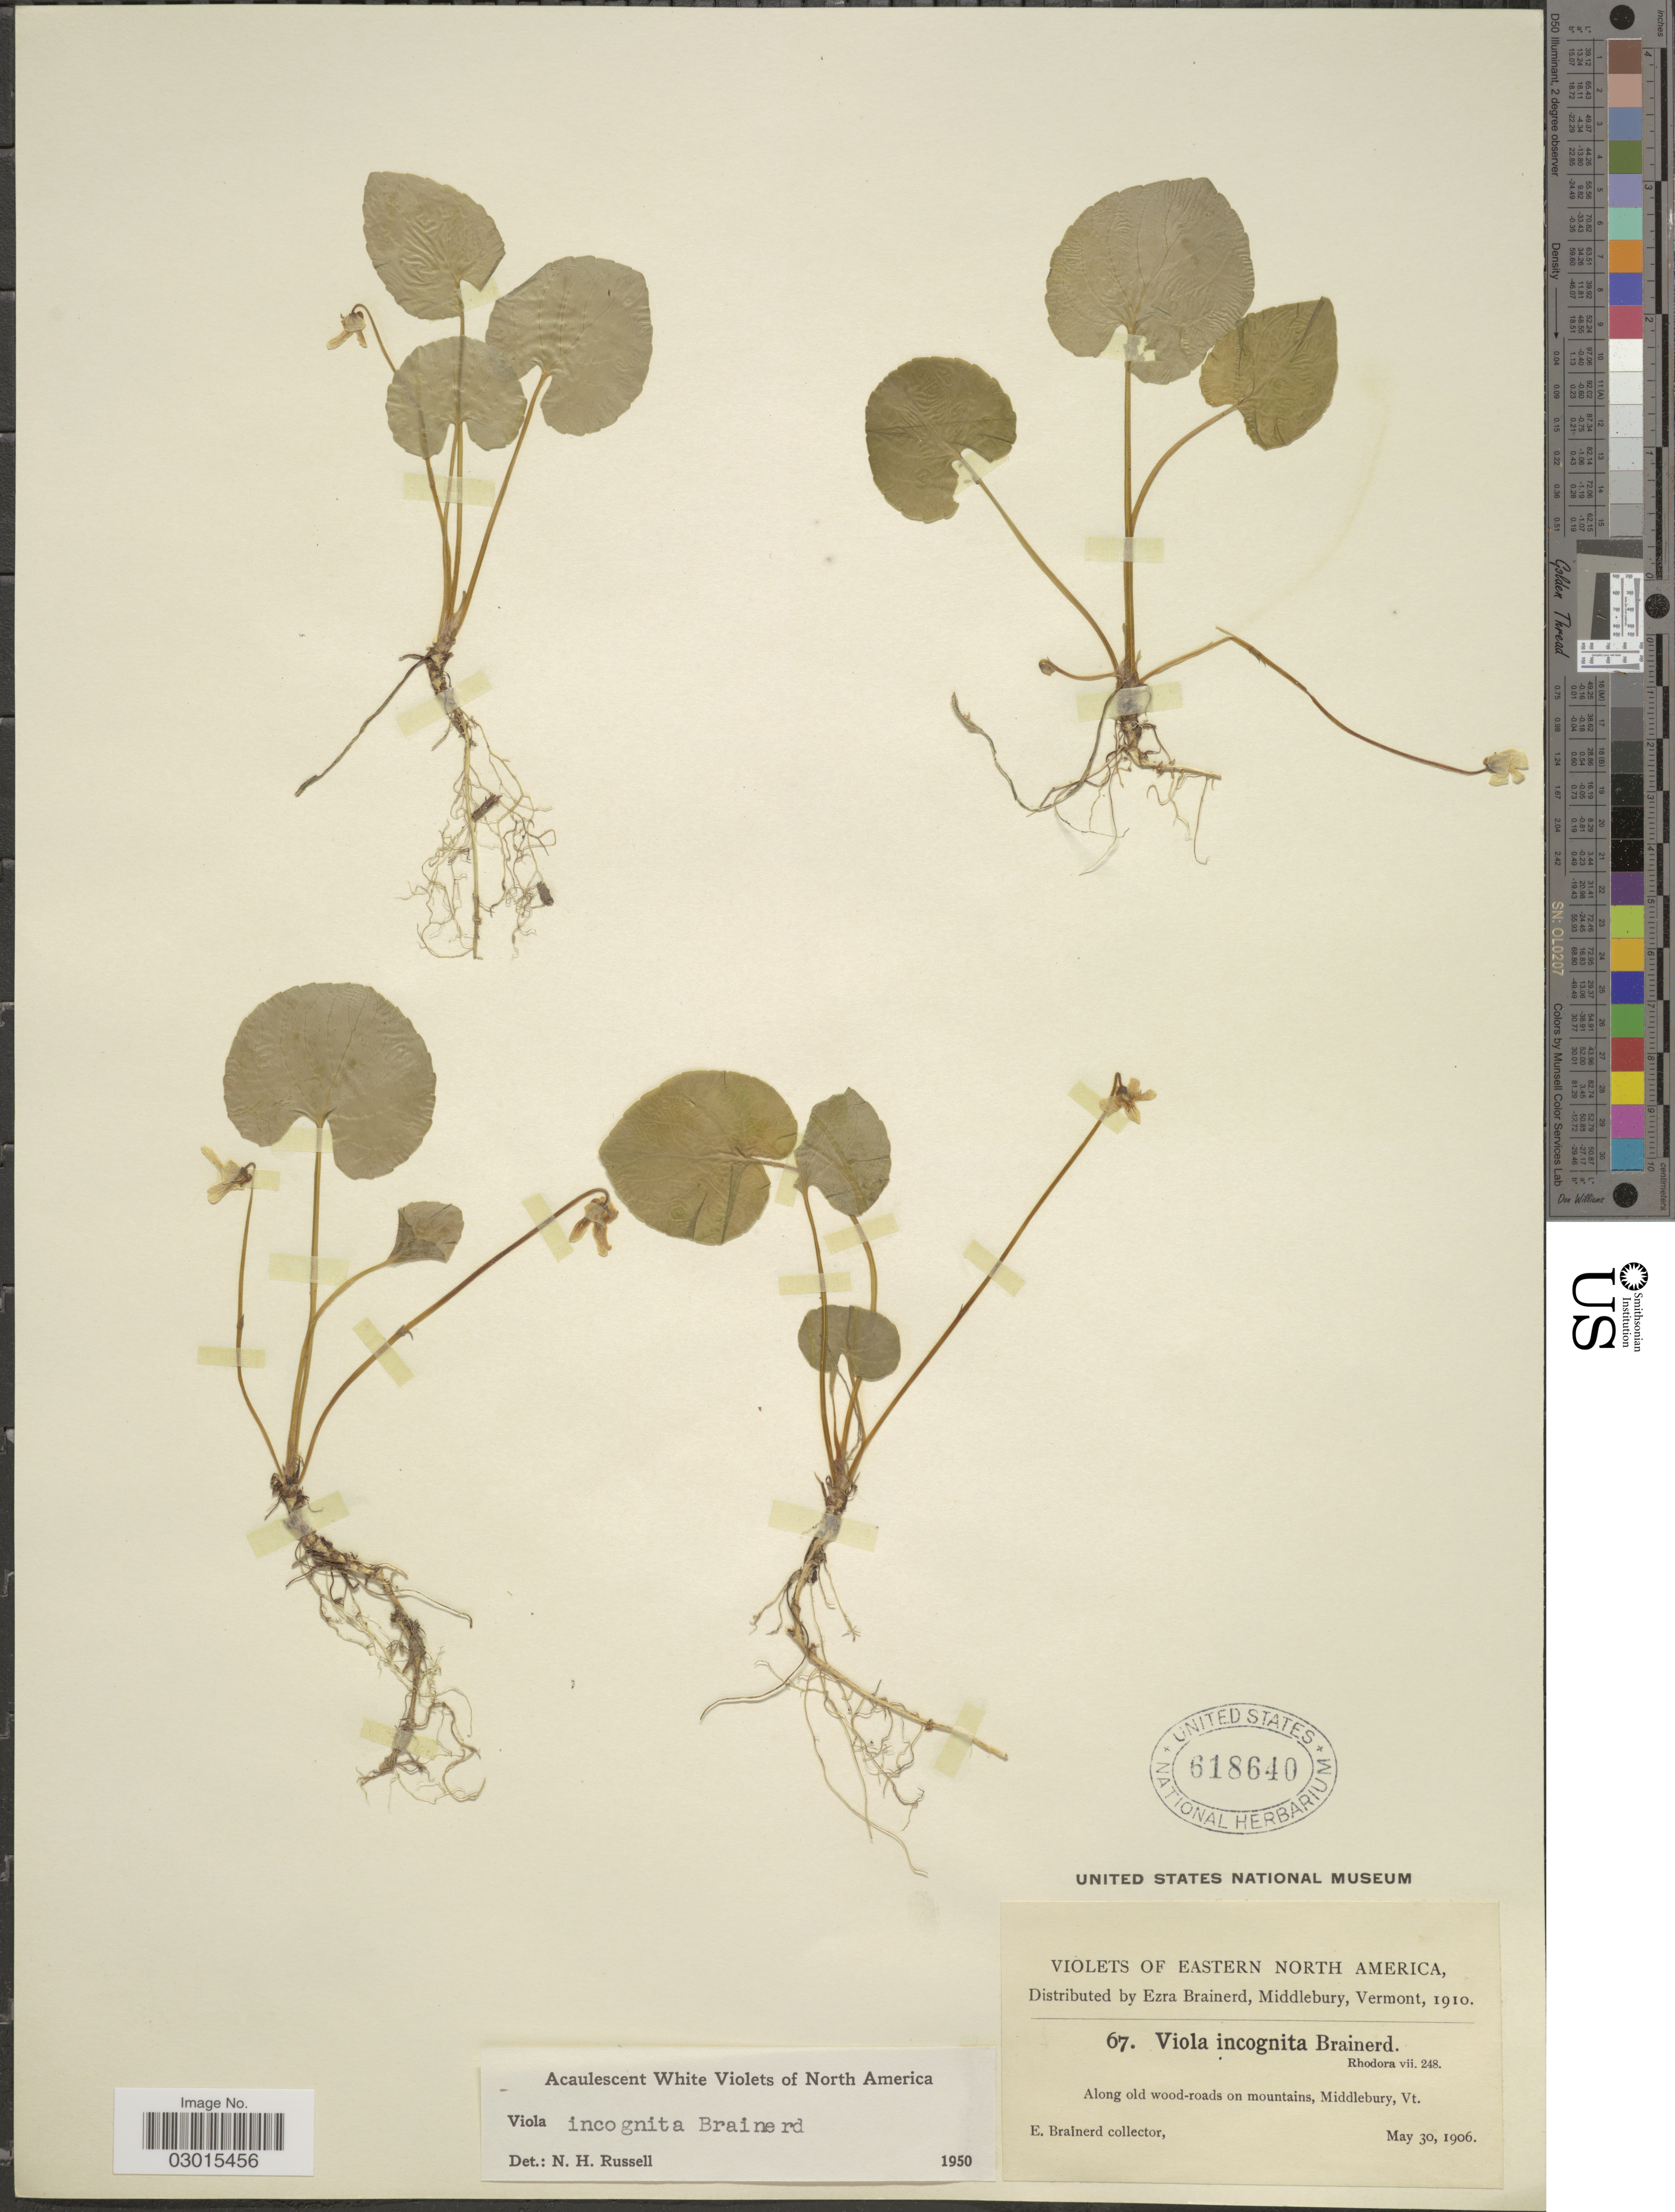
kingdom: Plantae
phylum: Tracheophyta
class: Magnoliopsida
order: Malpighiales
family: Violaceae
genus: Viola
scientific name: Viola incognita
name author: Brainerd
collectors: E. Brainerd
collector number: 67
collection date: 1906-05-30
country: United States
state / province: Vermont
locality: Eastern North America. Middlebury, Vt.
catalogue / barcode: US 618640